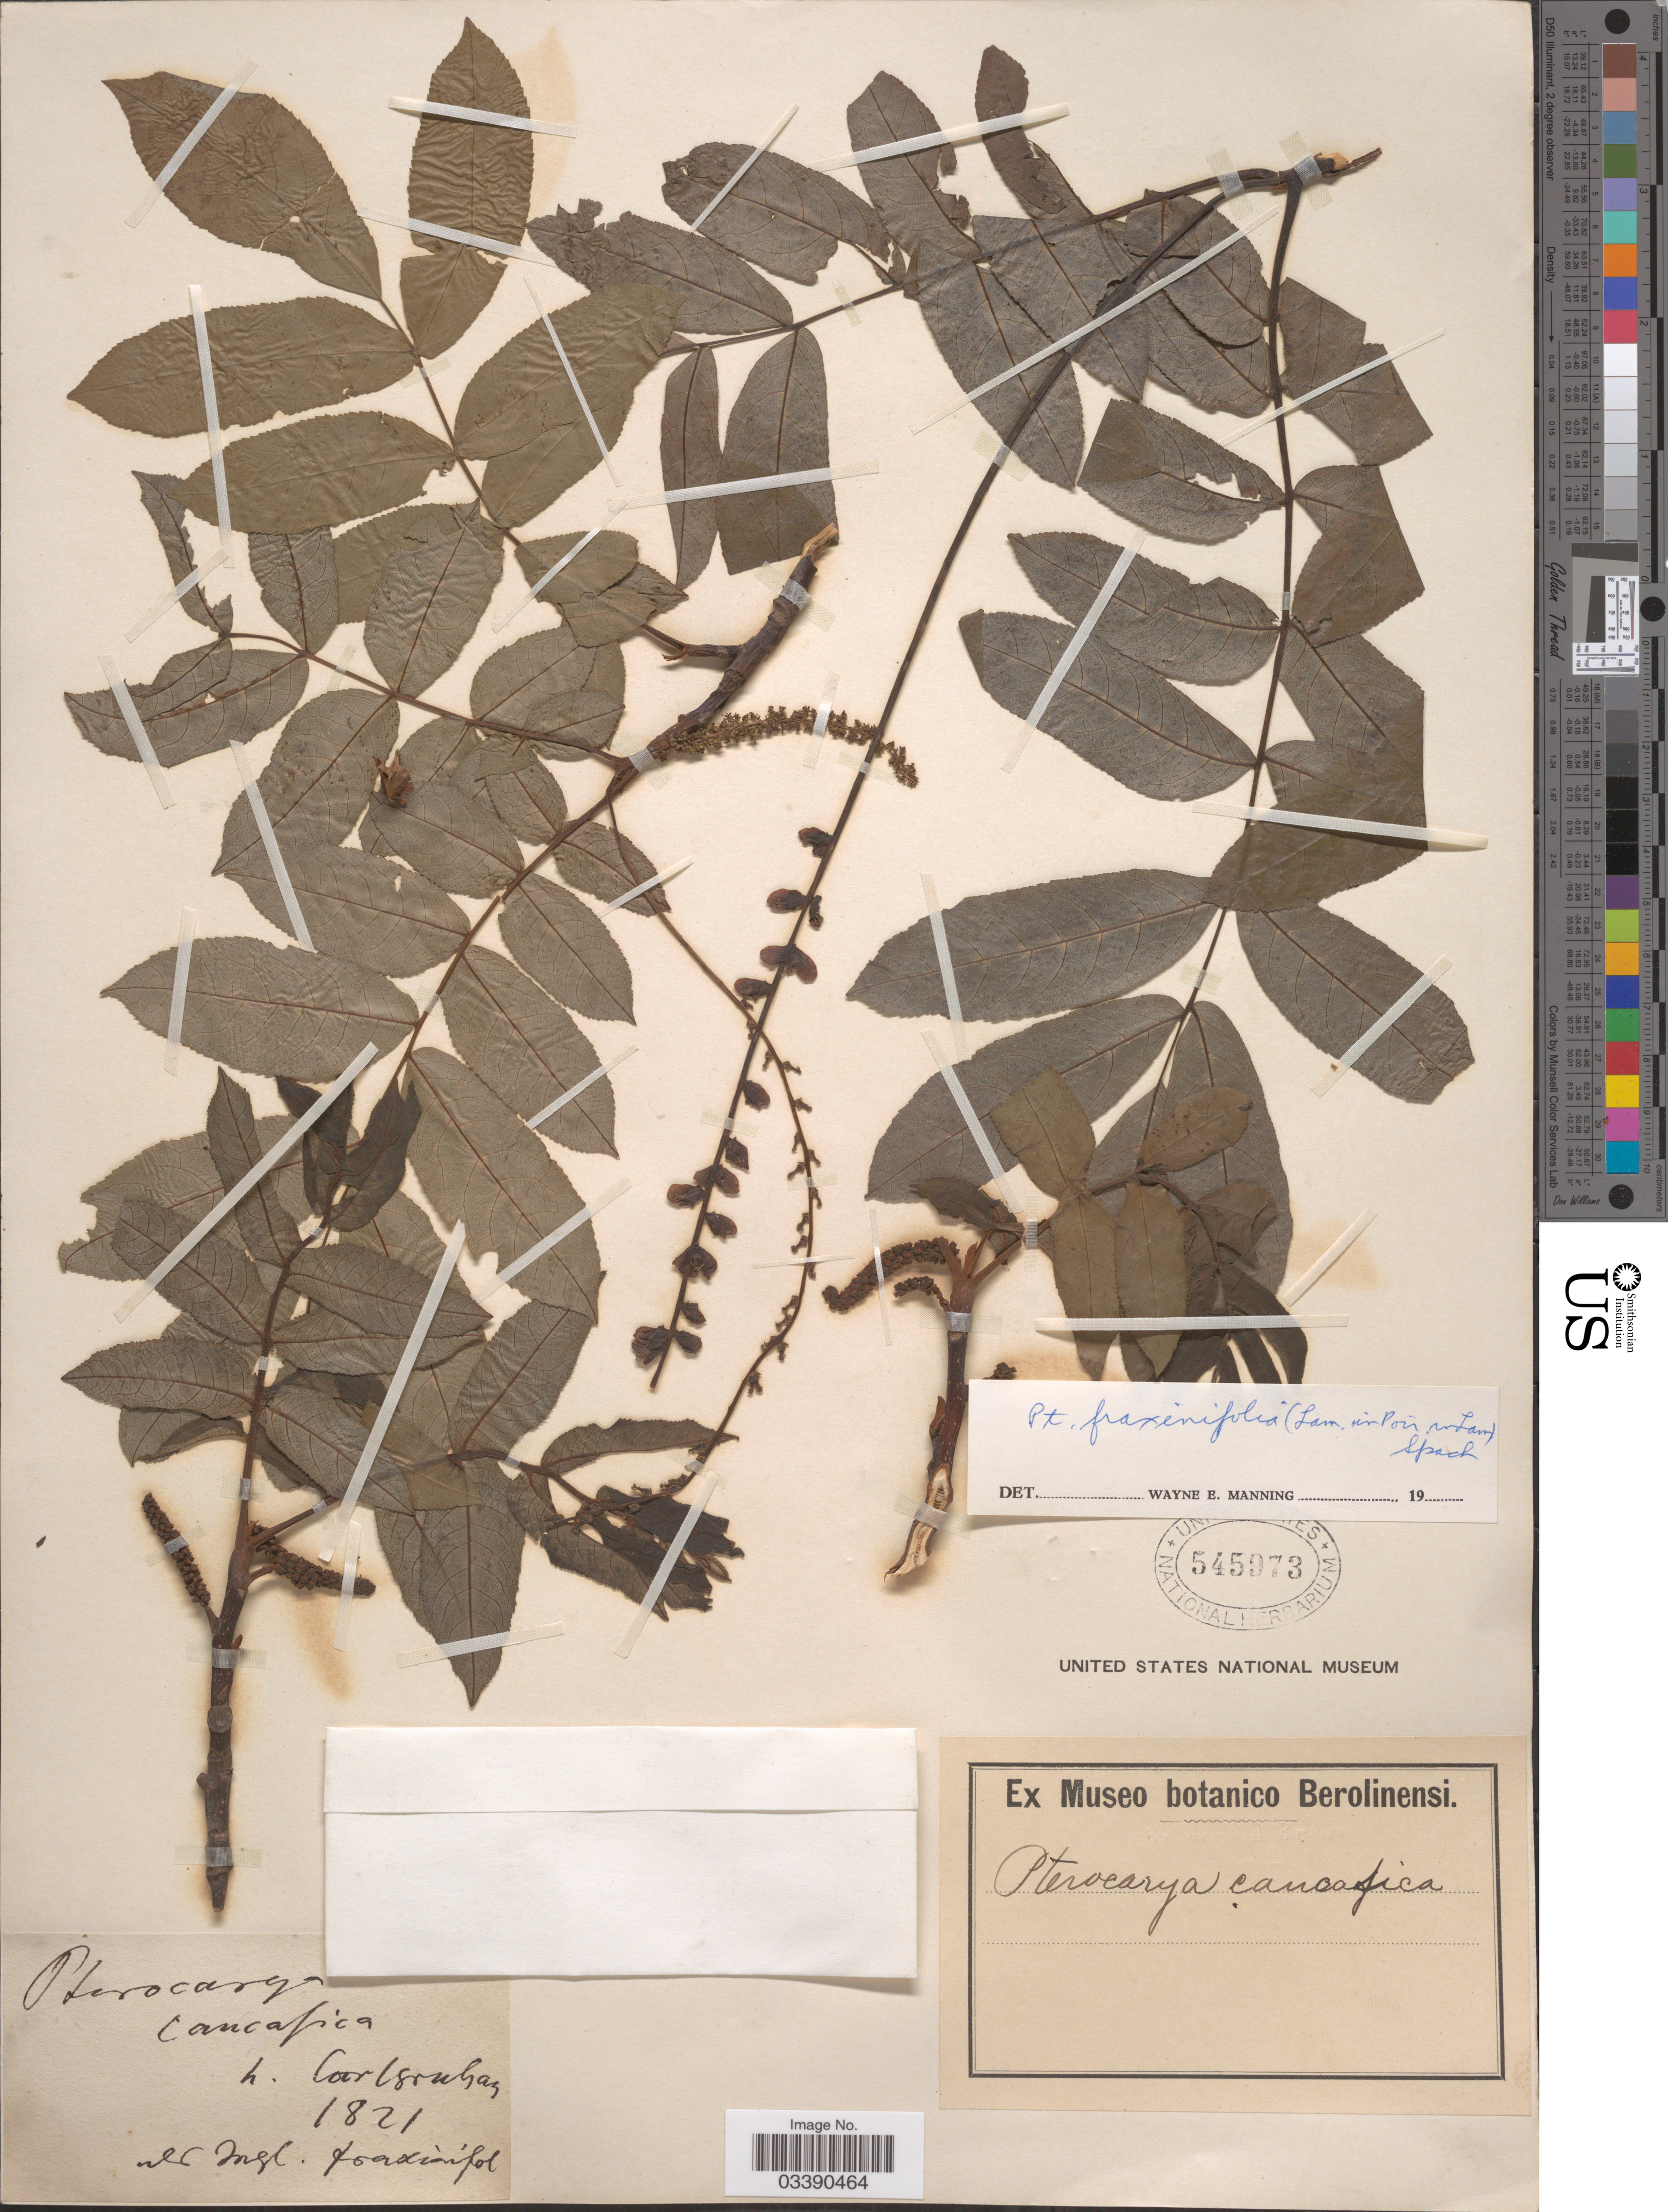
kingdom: Plantae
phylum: Tracheophyta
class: Magnoliopsida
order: Fagales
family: Juglandaceae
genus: Pterocarya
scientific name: Pterocarya fraxinifolia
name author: Spach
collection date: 1821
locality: Ingl. foaxinifol. [interpreted] [unsure placement]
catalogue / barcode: US 545973